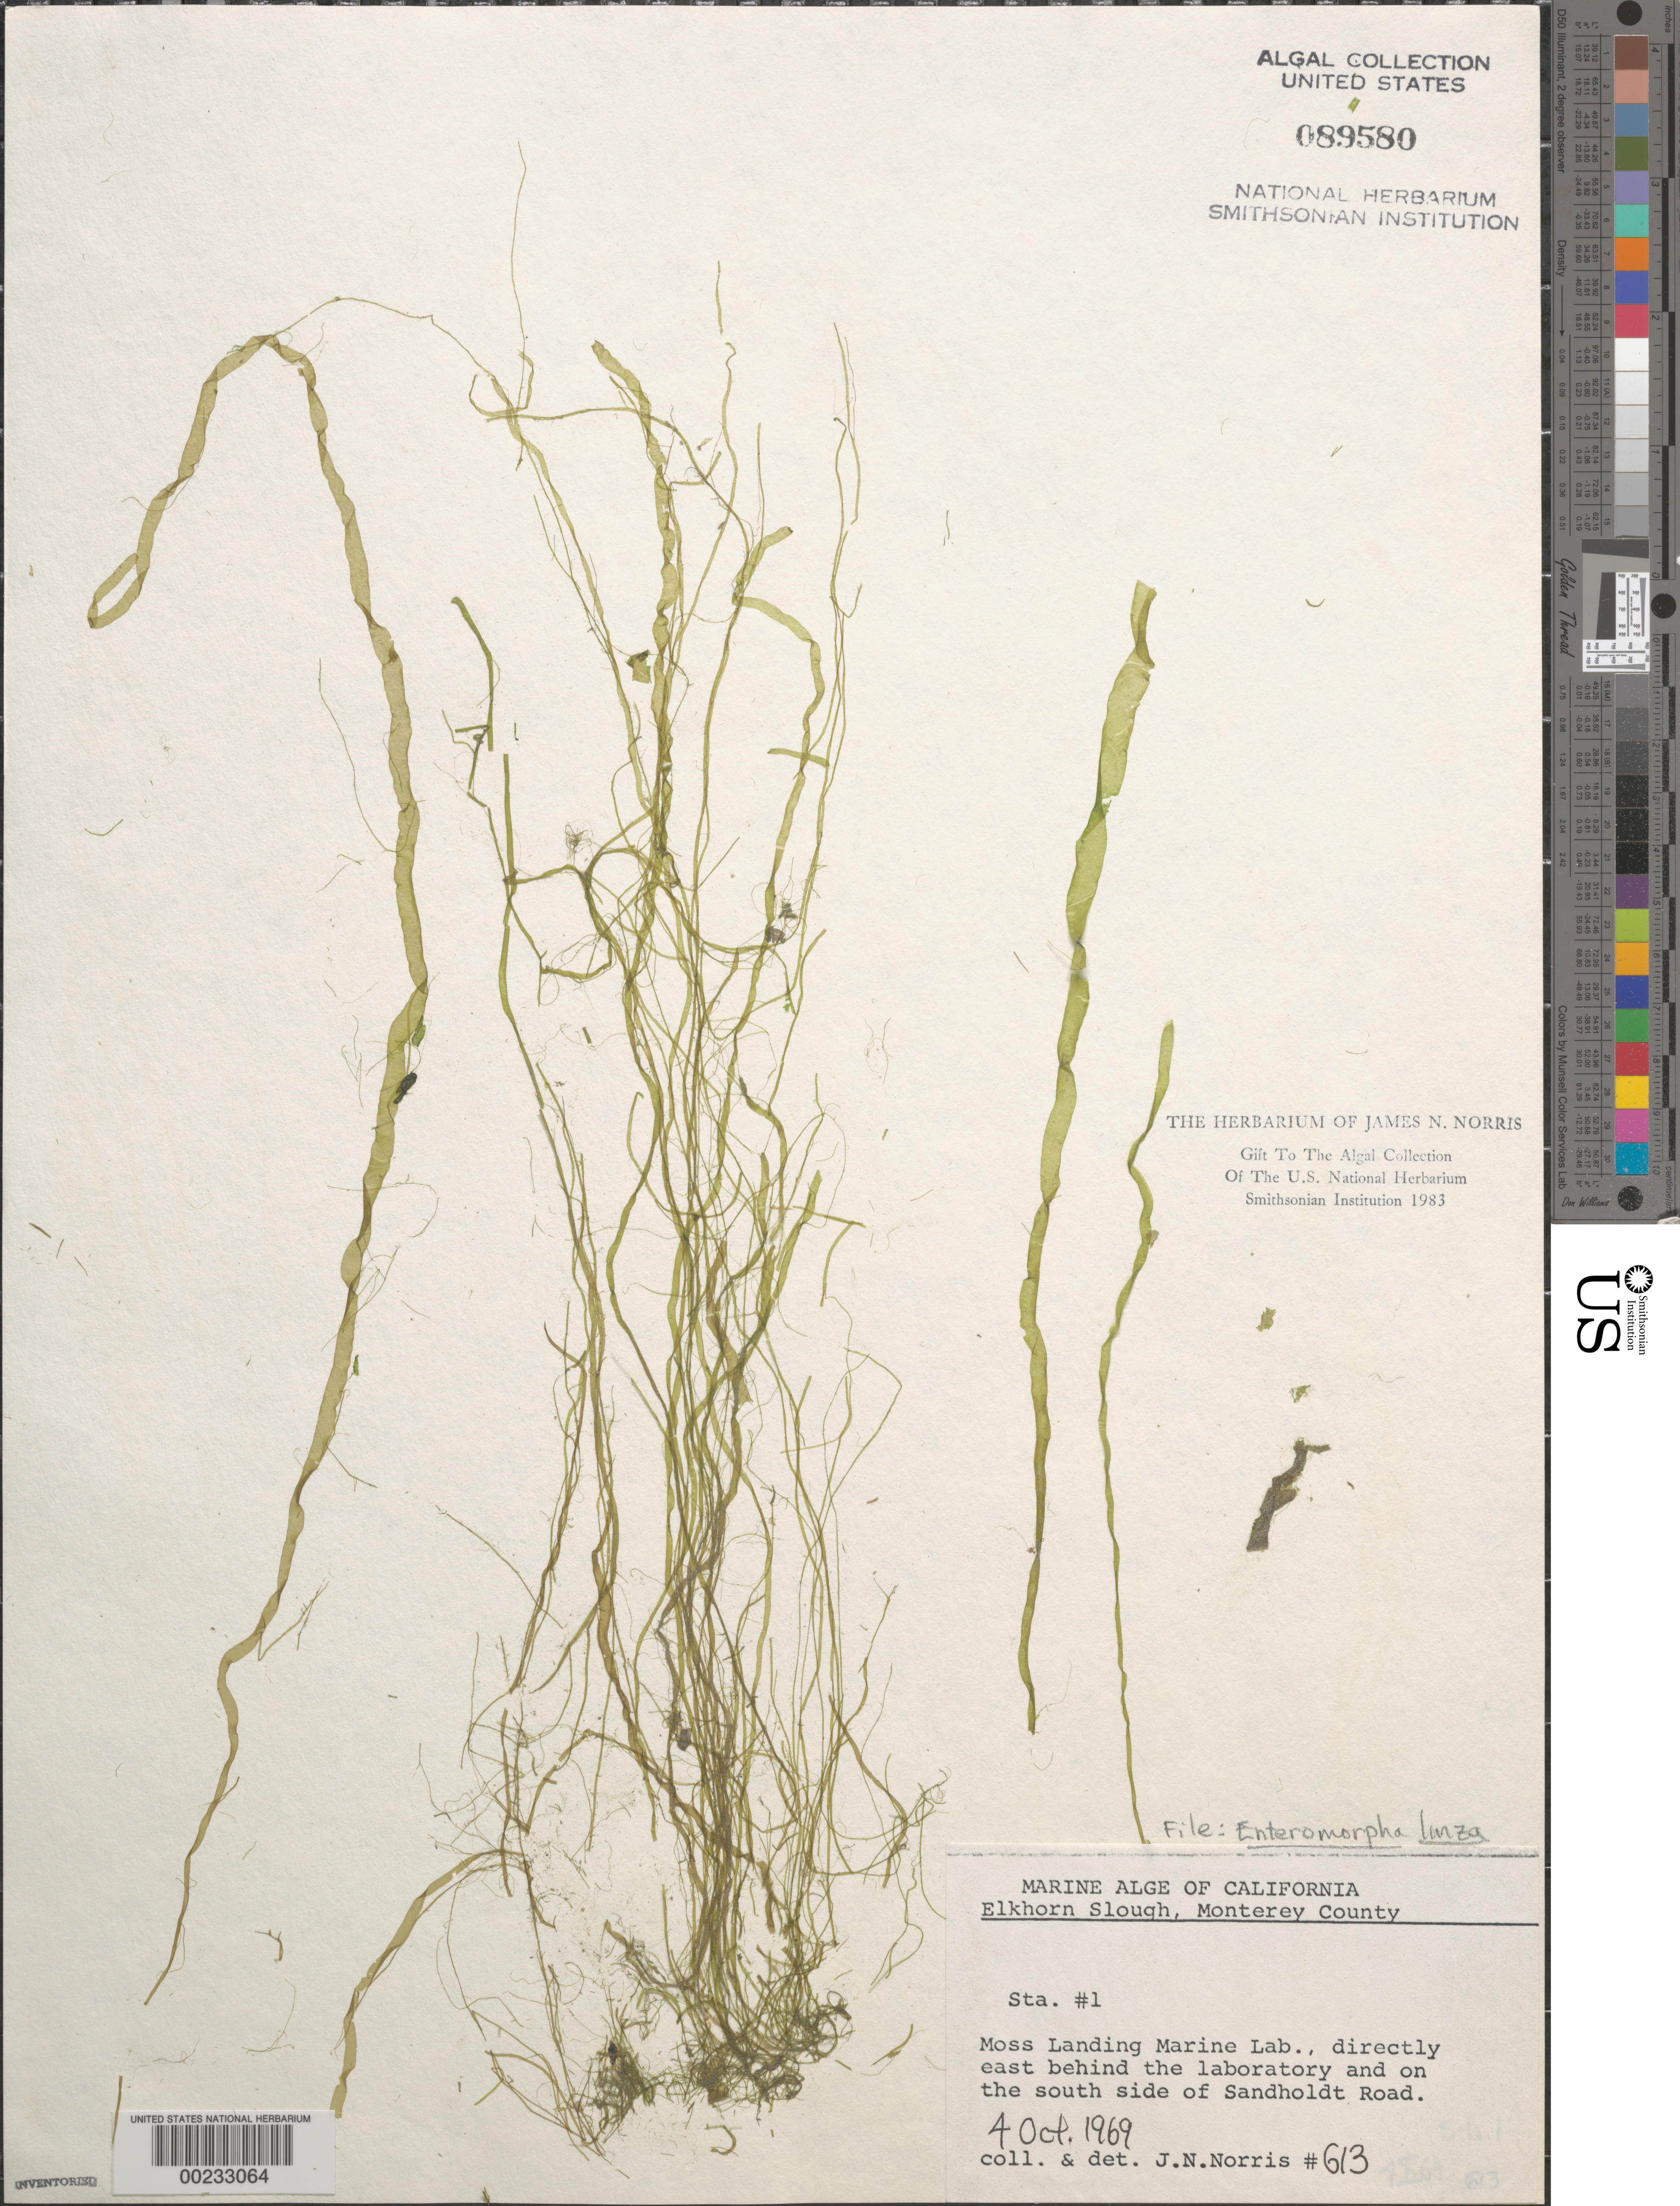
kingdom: Plantae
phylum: Chlorophyta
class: Ulvophyceae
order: Ulvales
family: Ulvaceae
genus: Ulva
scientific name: Ulva clathrata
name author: (Roth) C. Agardh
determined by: Algae name updating Project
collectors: J. N. Norris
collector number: JN-613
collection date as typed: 04 Oct 1969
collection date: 1969-10-04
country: United States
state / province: California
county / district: Monterey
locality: Elkhorn Slough, Moss Landing Marine Laboratory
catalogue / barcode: US 89580